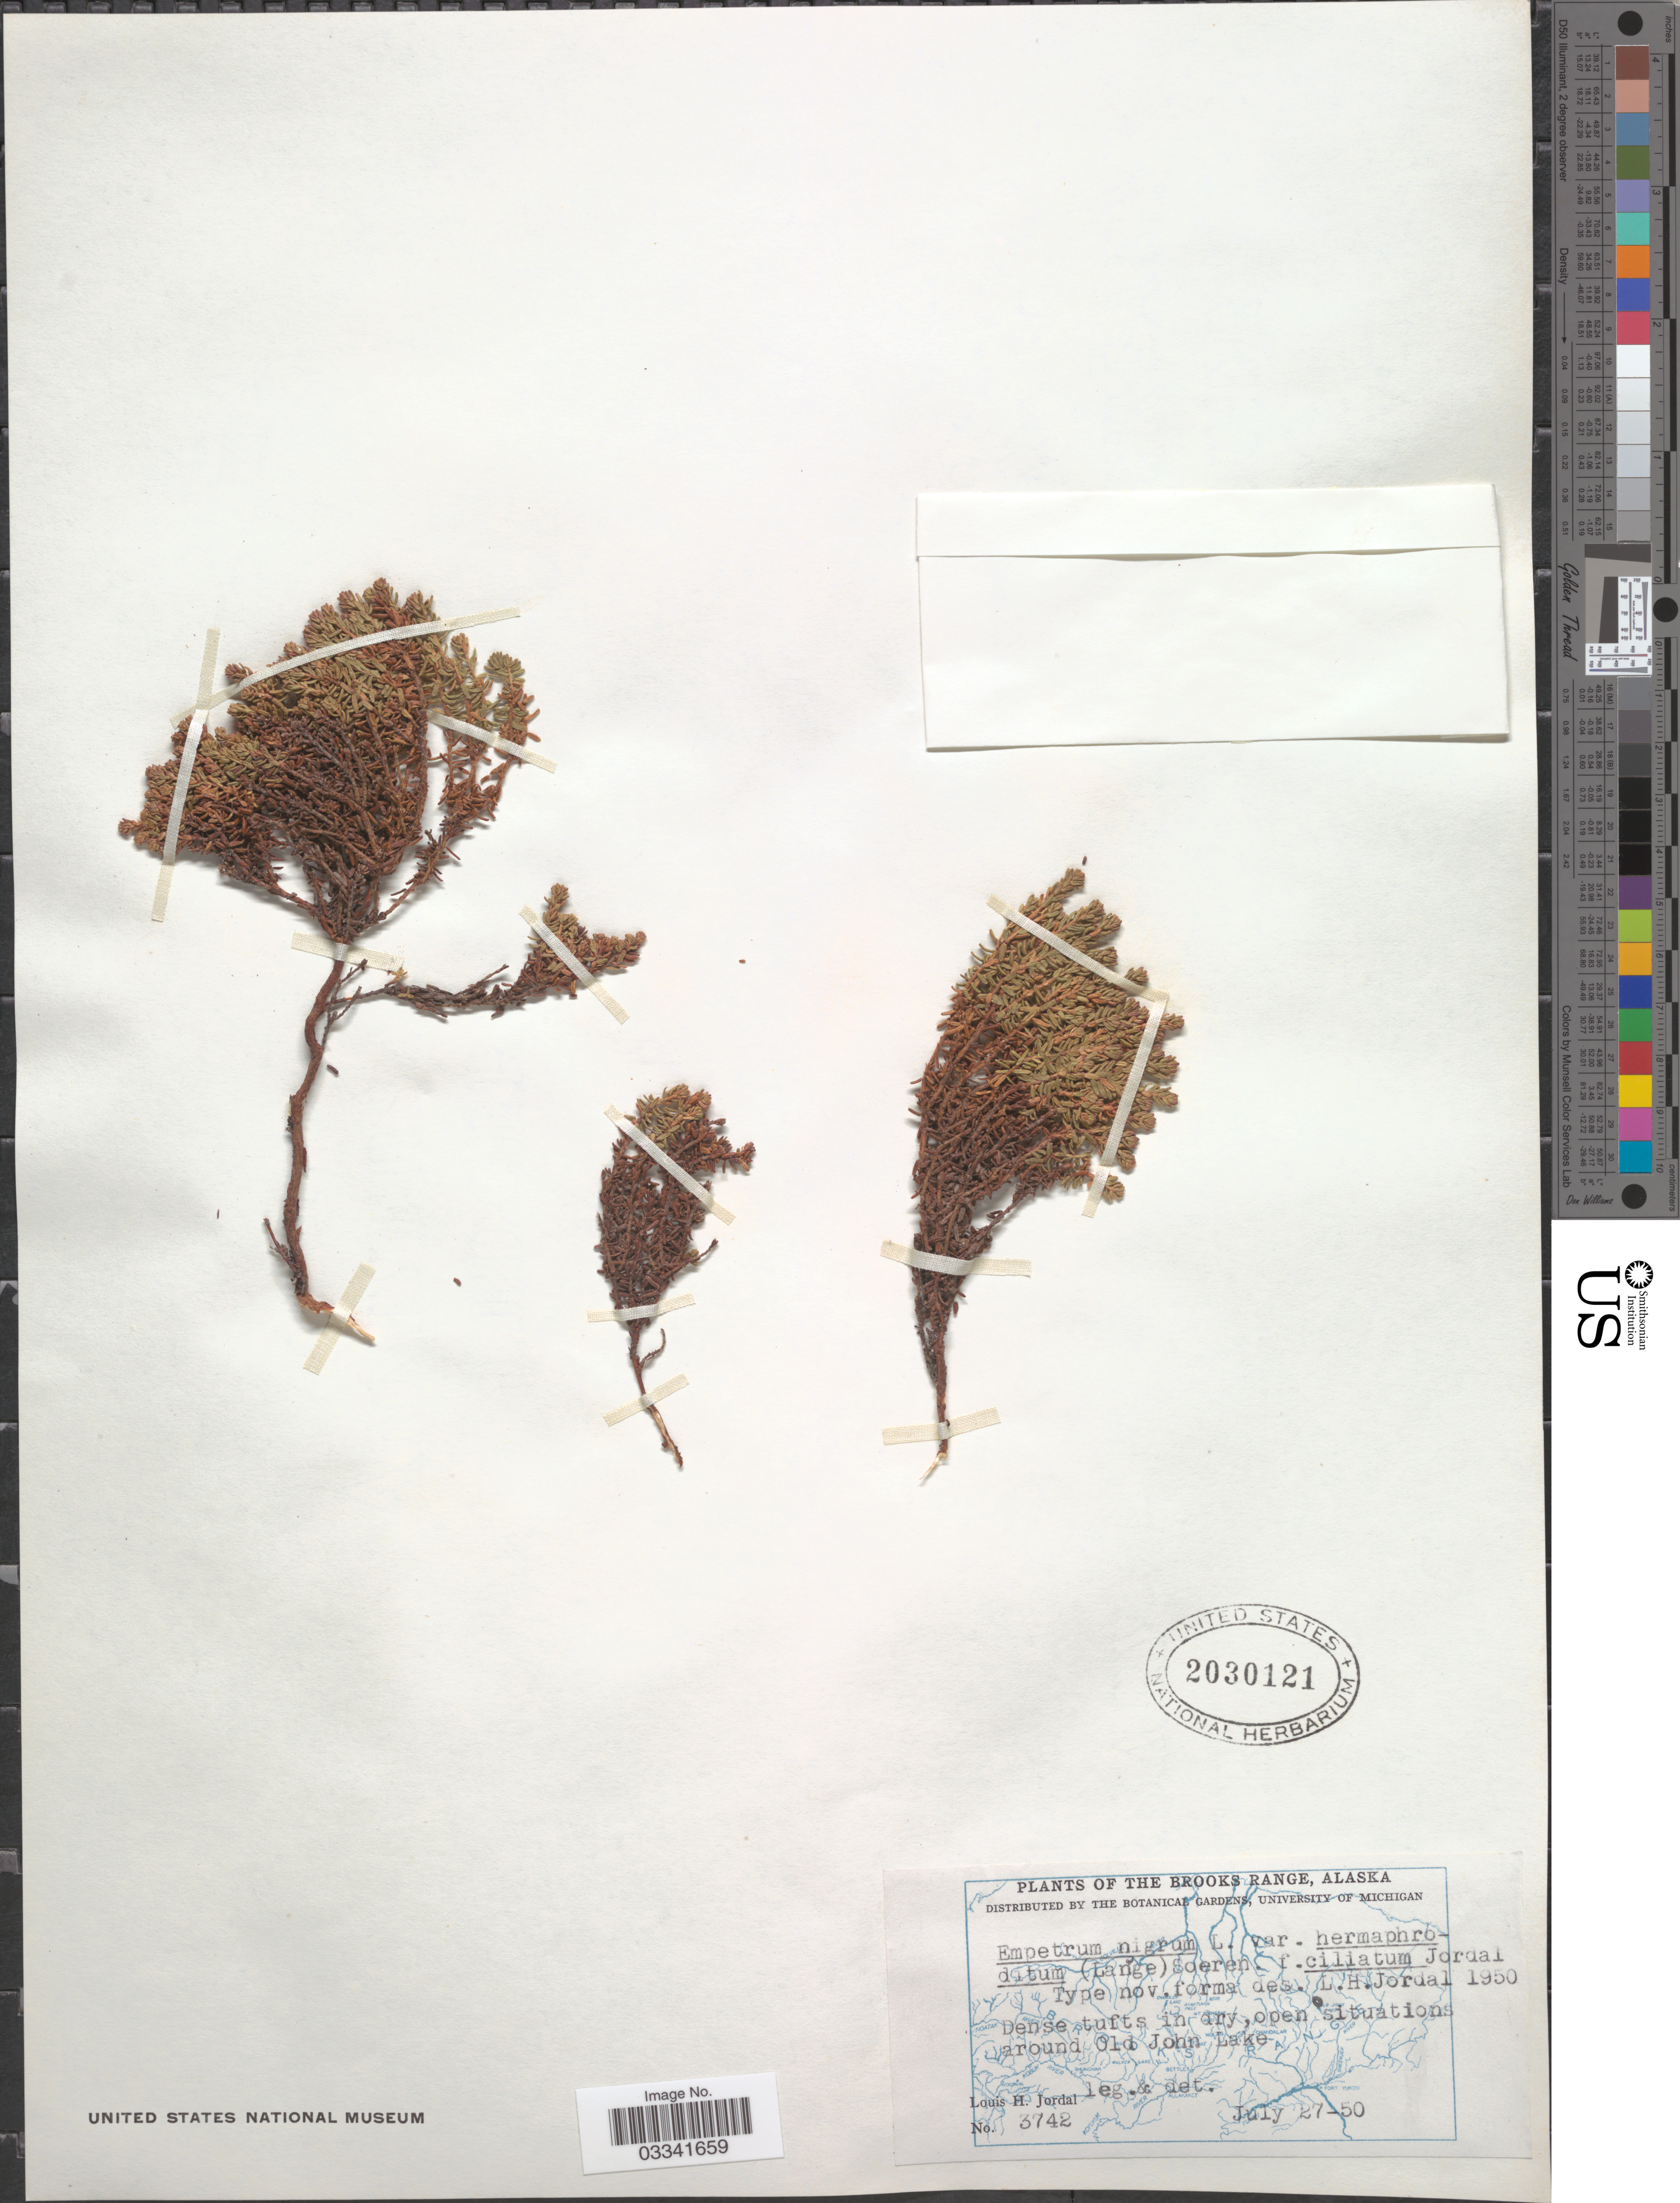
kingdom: Plantae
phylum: Tracheophyta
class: Magnoliopsida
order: Ericales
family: Ericaceae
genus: Empetrum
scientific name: Empetrum nigrum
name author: L.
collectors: L. Jordal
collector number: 3742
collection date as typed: Transcribed d/m/y: 27/7/50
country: United States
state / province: Alaska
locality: The Brooks Range. Around Old John Lake.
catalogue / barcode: US 2030121